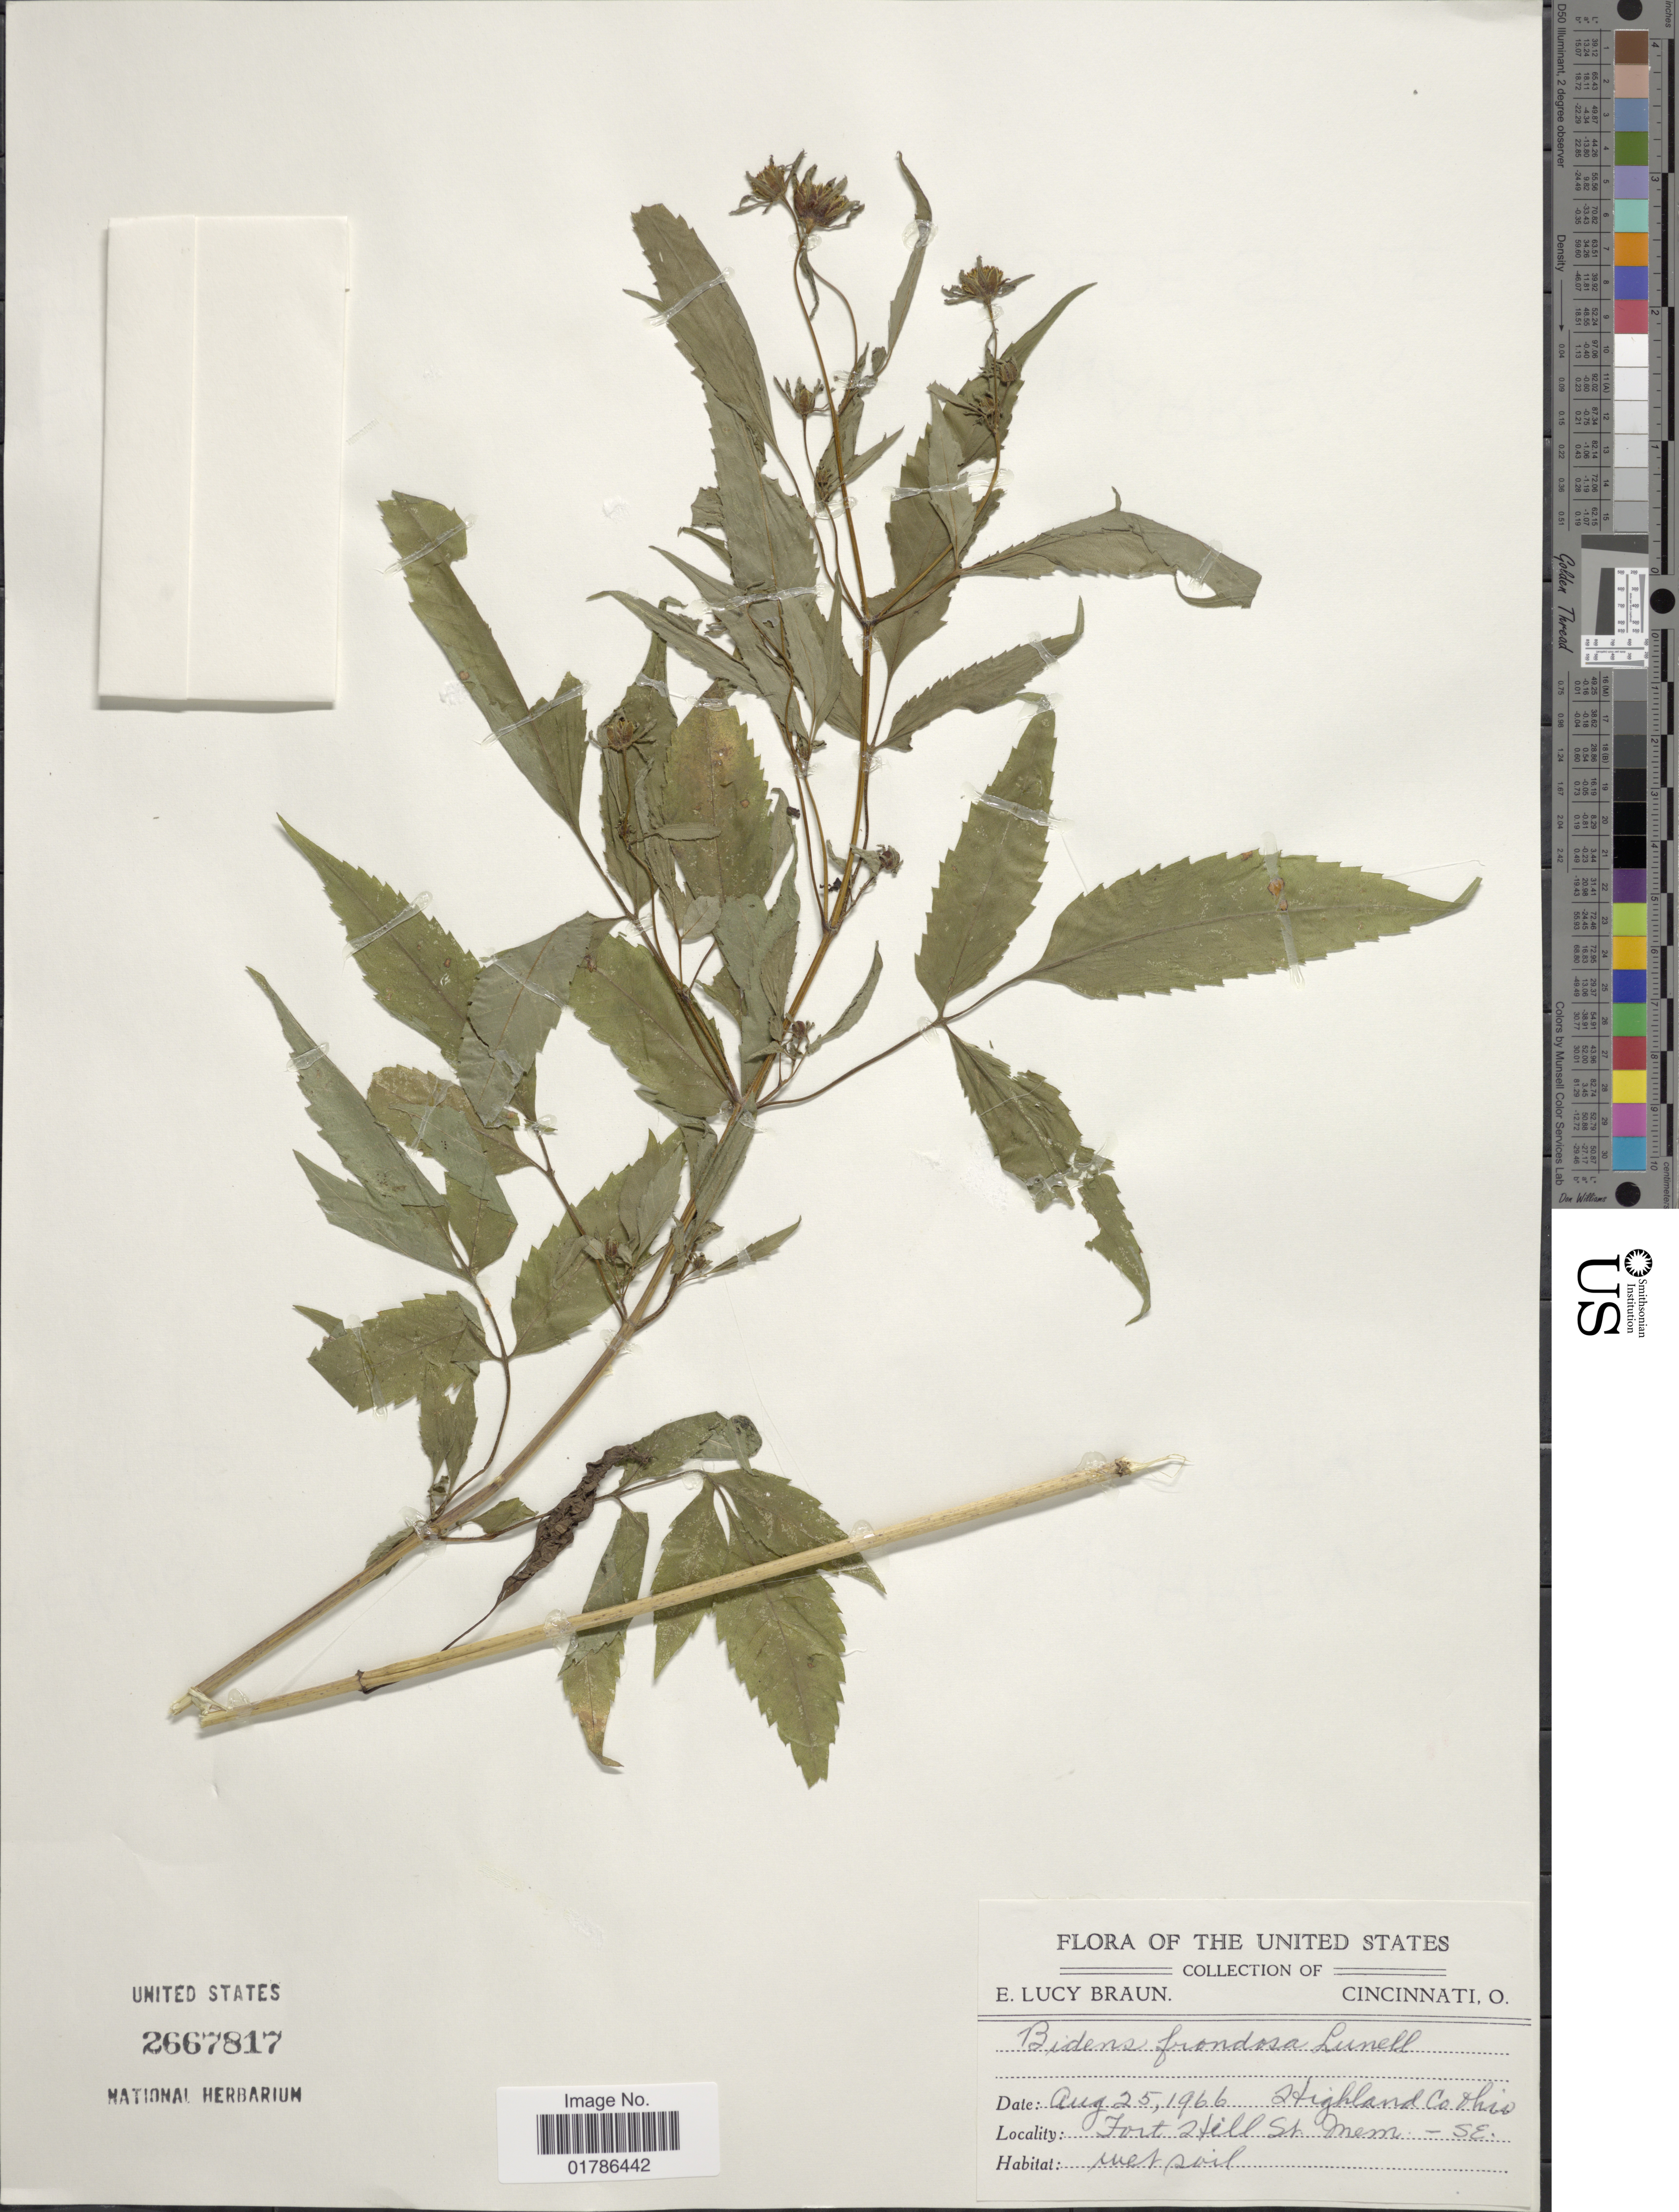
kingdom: Plantae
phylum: Tracheophyta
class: Magnoliopsida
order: Asterales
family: Asteraceae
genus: Bidens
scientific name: Bidens frondosa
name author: L.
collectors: E. L. Braun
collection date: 1966-08-25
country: United States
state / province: Ohio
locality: Highland Co.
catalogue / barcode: US 2667817